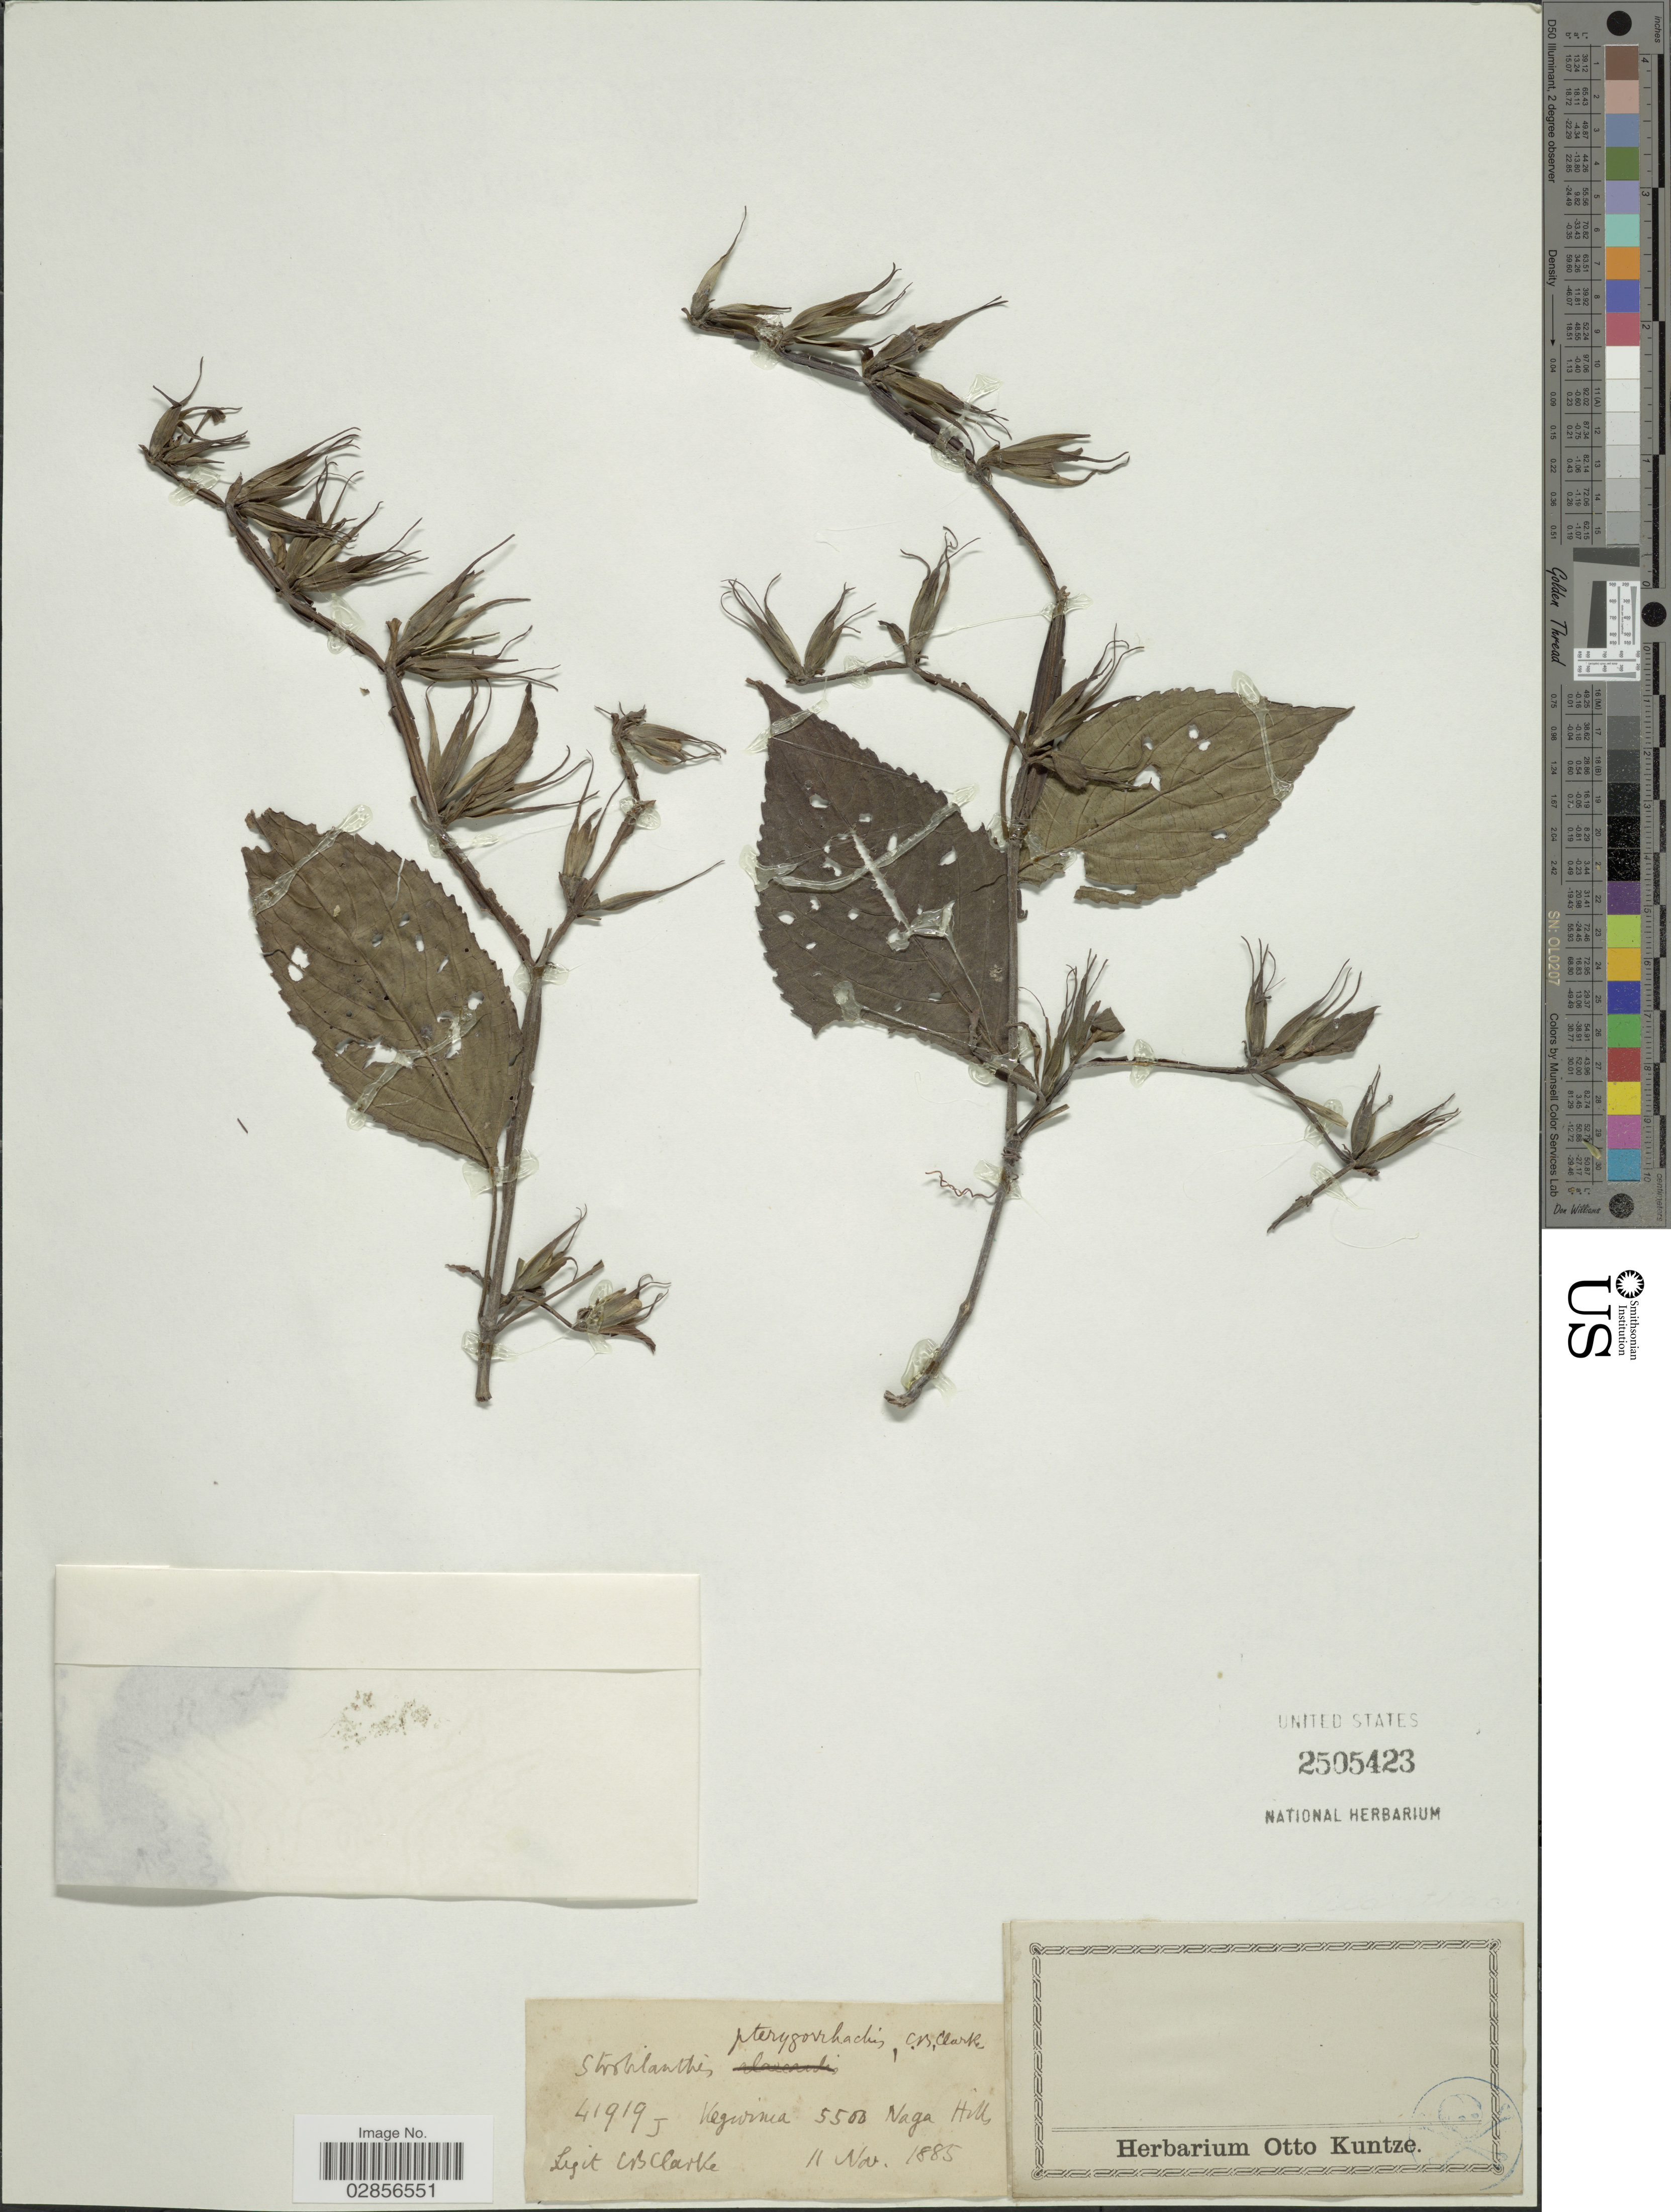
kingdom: Plantae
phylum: Tracheophyta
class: Magnoliopsida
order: Lamiales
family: Acanthaceae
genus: Strobilanthes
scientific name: Strobilanthes pterygorrhachis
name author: C.B. Clarke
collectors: C. B. Clarke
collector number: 41919J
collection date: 1885-11-11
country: India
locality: Kegwina, Naga Hills.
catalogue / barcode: US 2505423